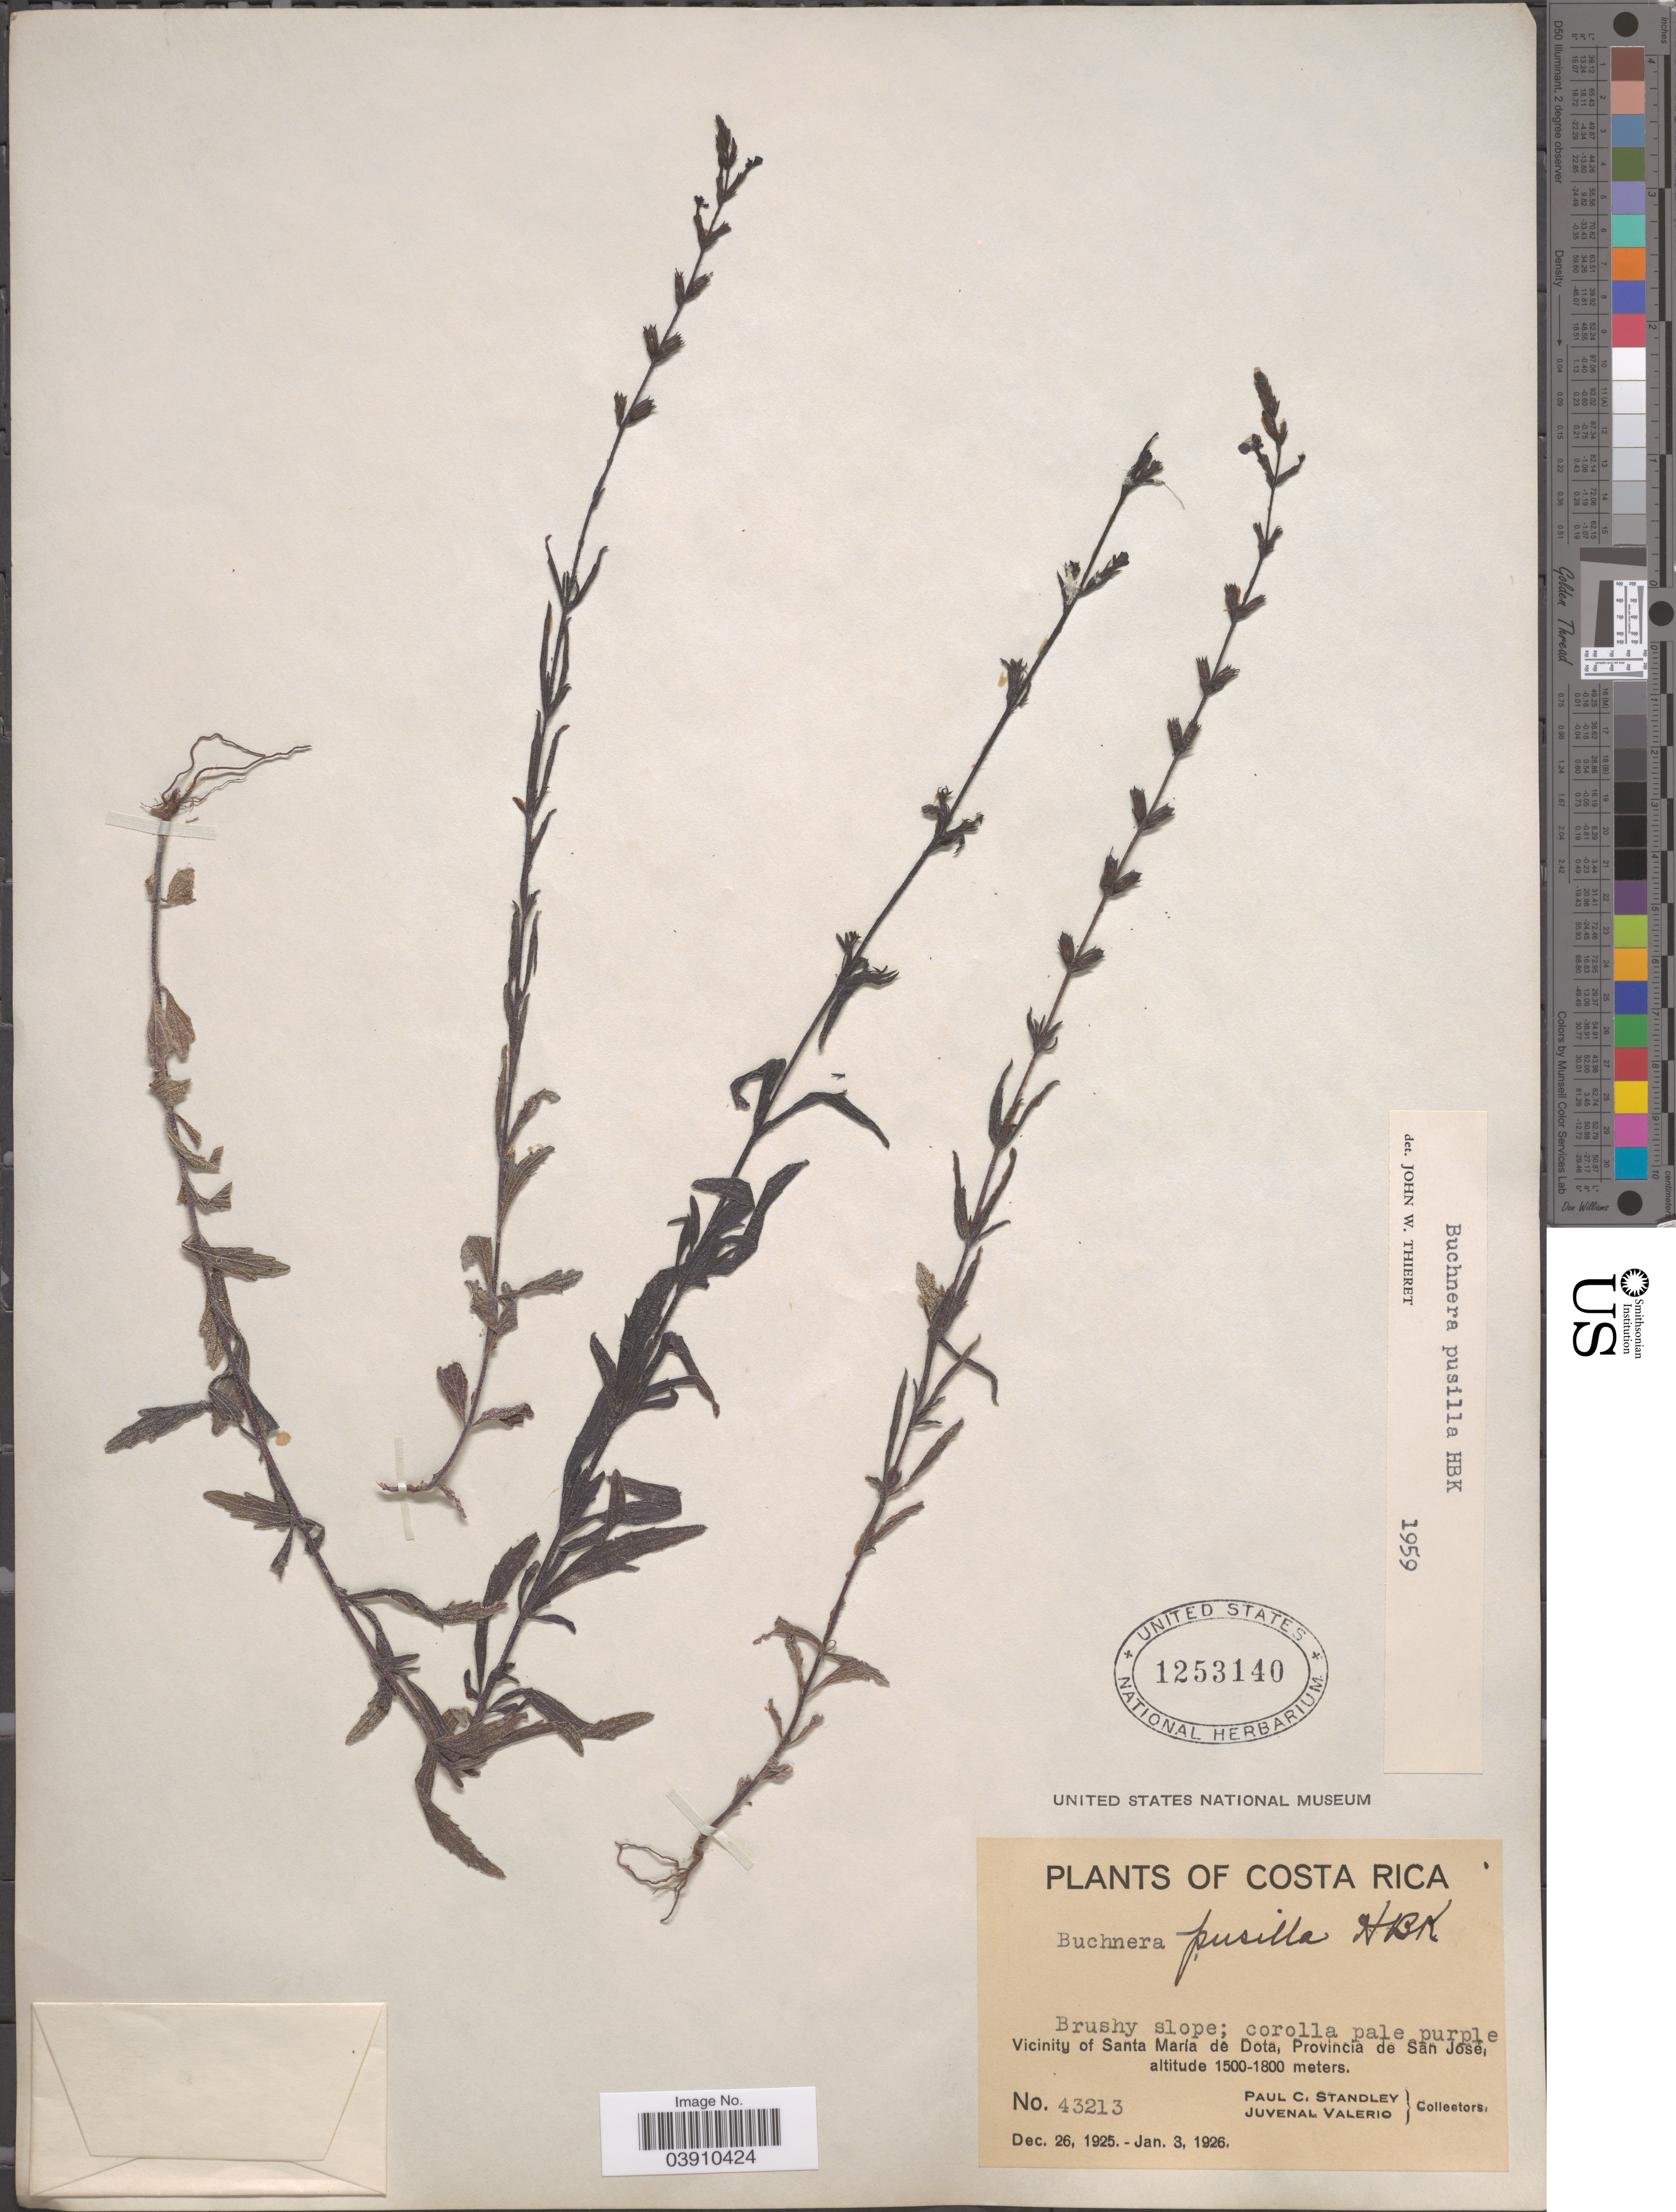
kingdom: Plantae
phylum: Tracheophyta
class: Magnoliopsida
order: Lamiales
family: Orobanchaceae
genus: Buchnera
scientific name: Buchnera pusilla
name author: Kunth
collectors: P. C. Standley & J. Valerio R.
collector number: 43213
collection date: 1925-12-26/1926-01-03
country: Costa Rica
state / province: San José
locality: Vicinity of Santa María de Dota.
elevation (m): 1500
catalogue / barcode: US 1253140